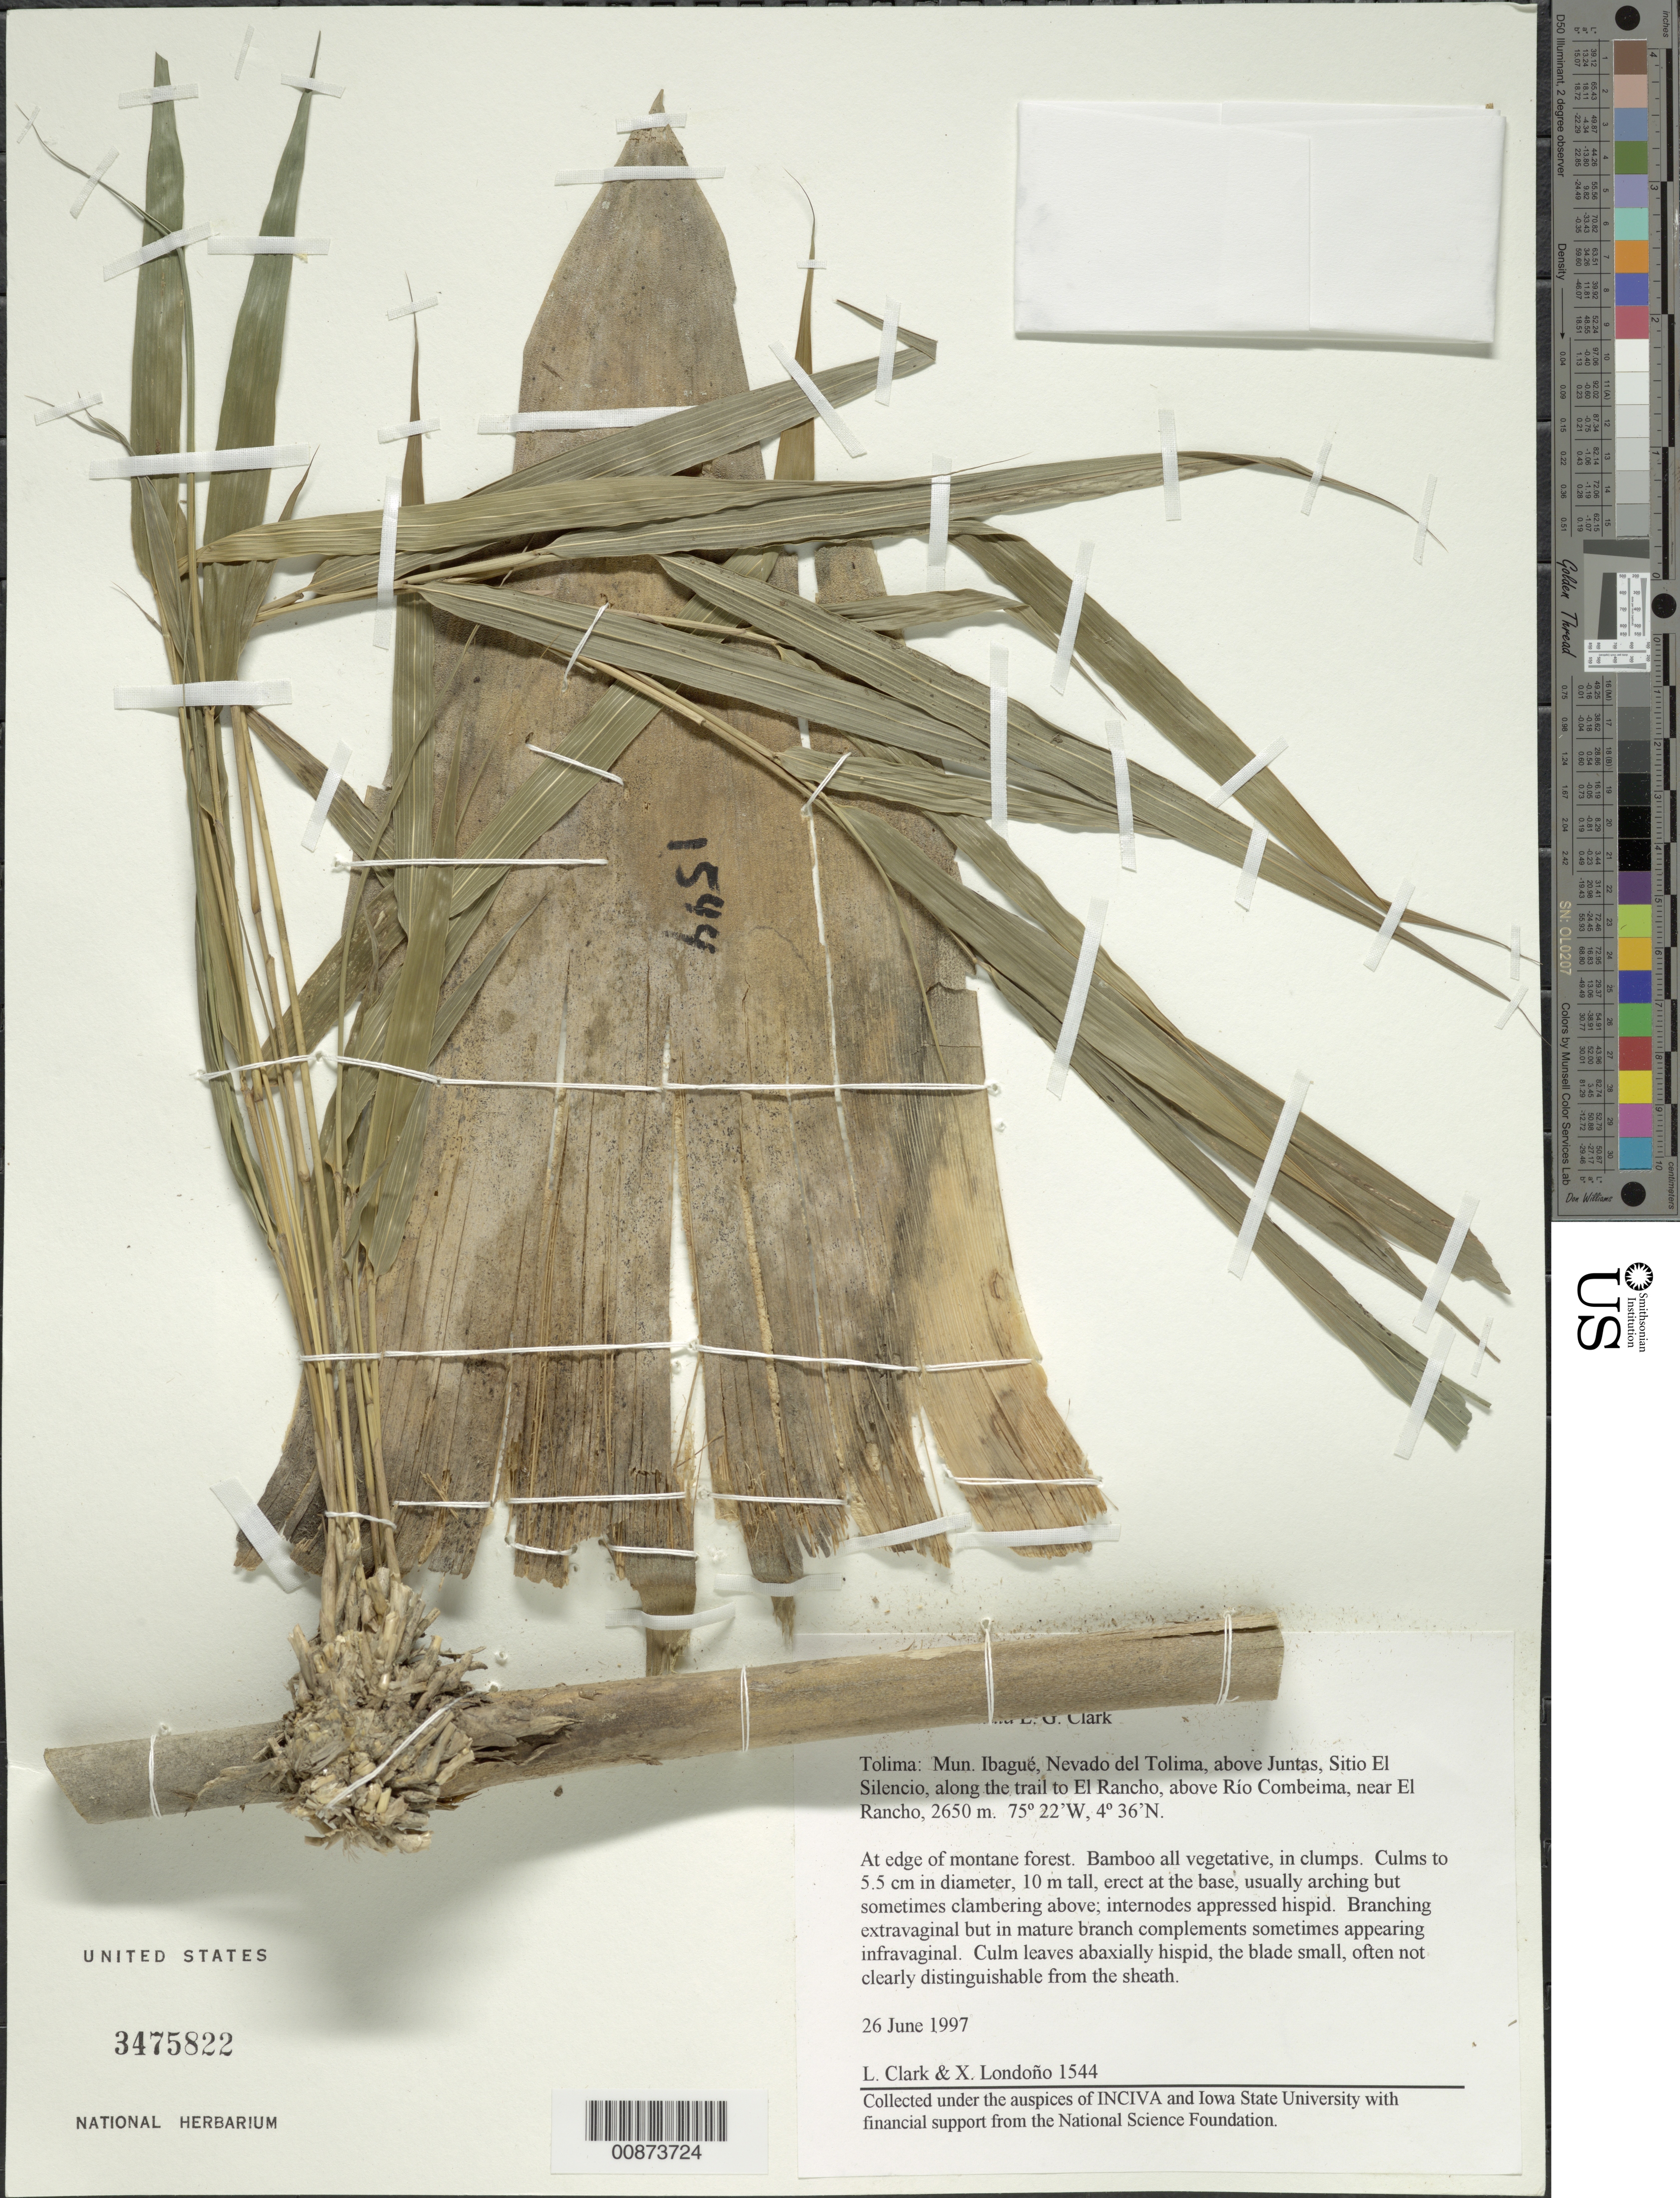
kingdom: Plantae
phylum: Tracheophyta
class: Liliopsida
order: Poales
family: Poaceae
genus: Chusquea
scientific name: Chusquea subulata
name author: L.G. Clark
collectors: L. G. Clark & X. Londoño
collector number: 1544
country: Colombia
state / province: Tolima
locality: Ibague, Nevada del Tolima, above Juntas Sitio El Silencio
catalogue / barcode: US 3475822